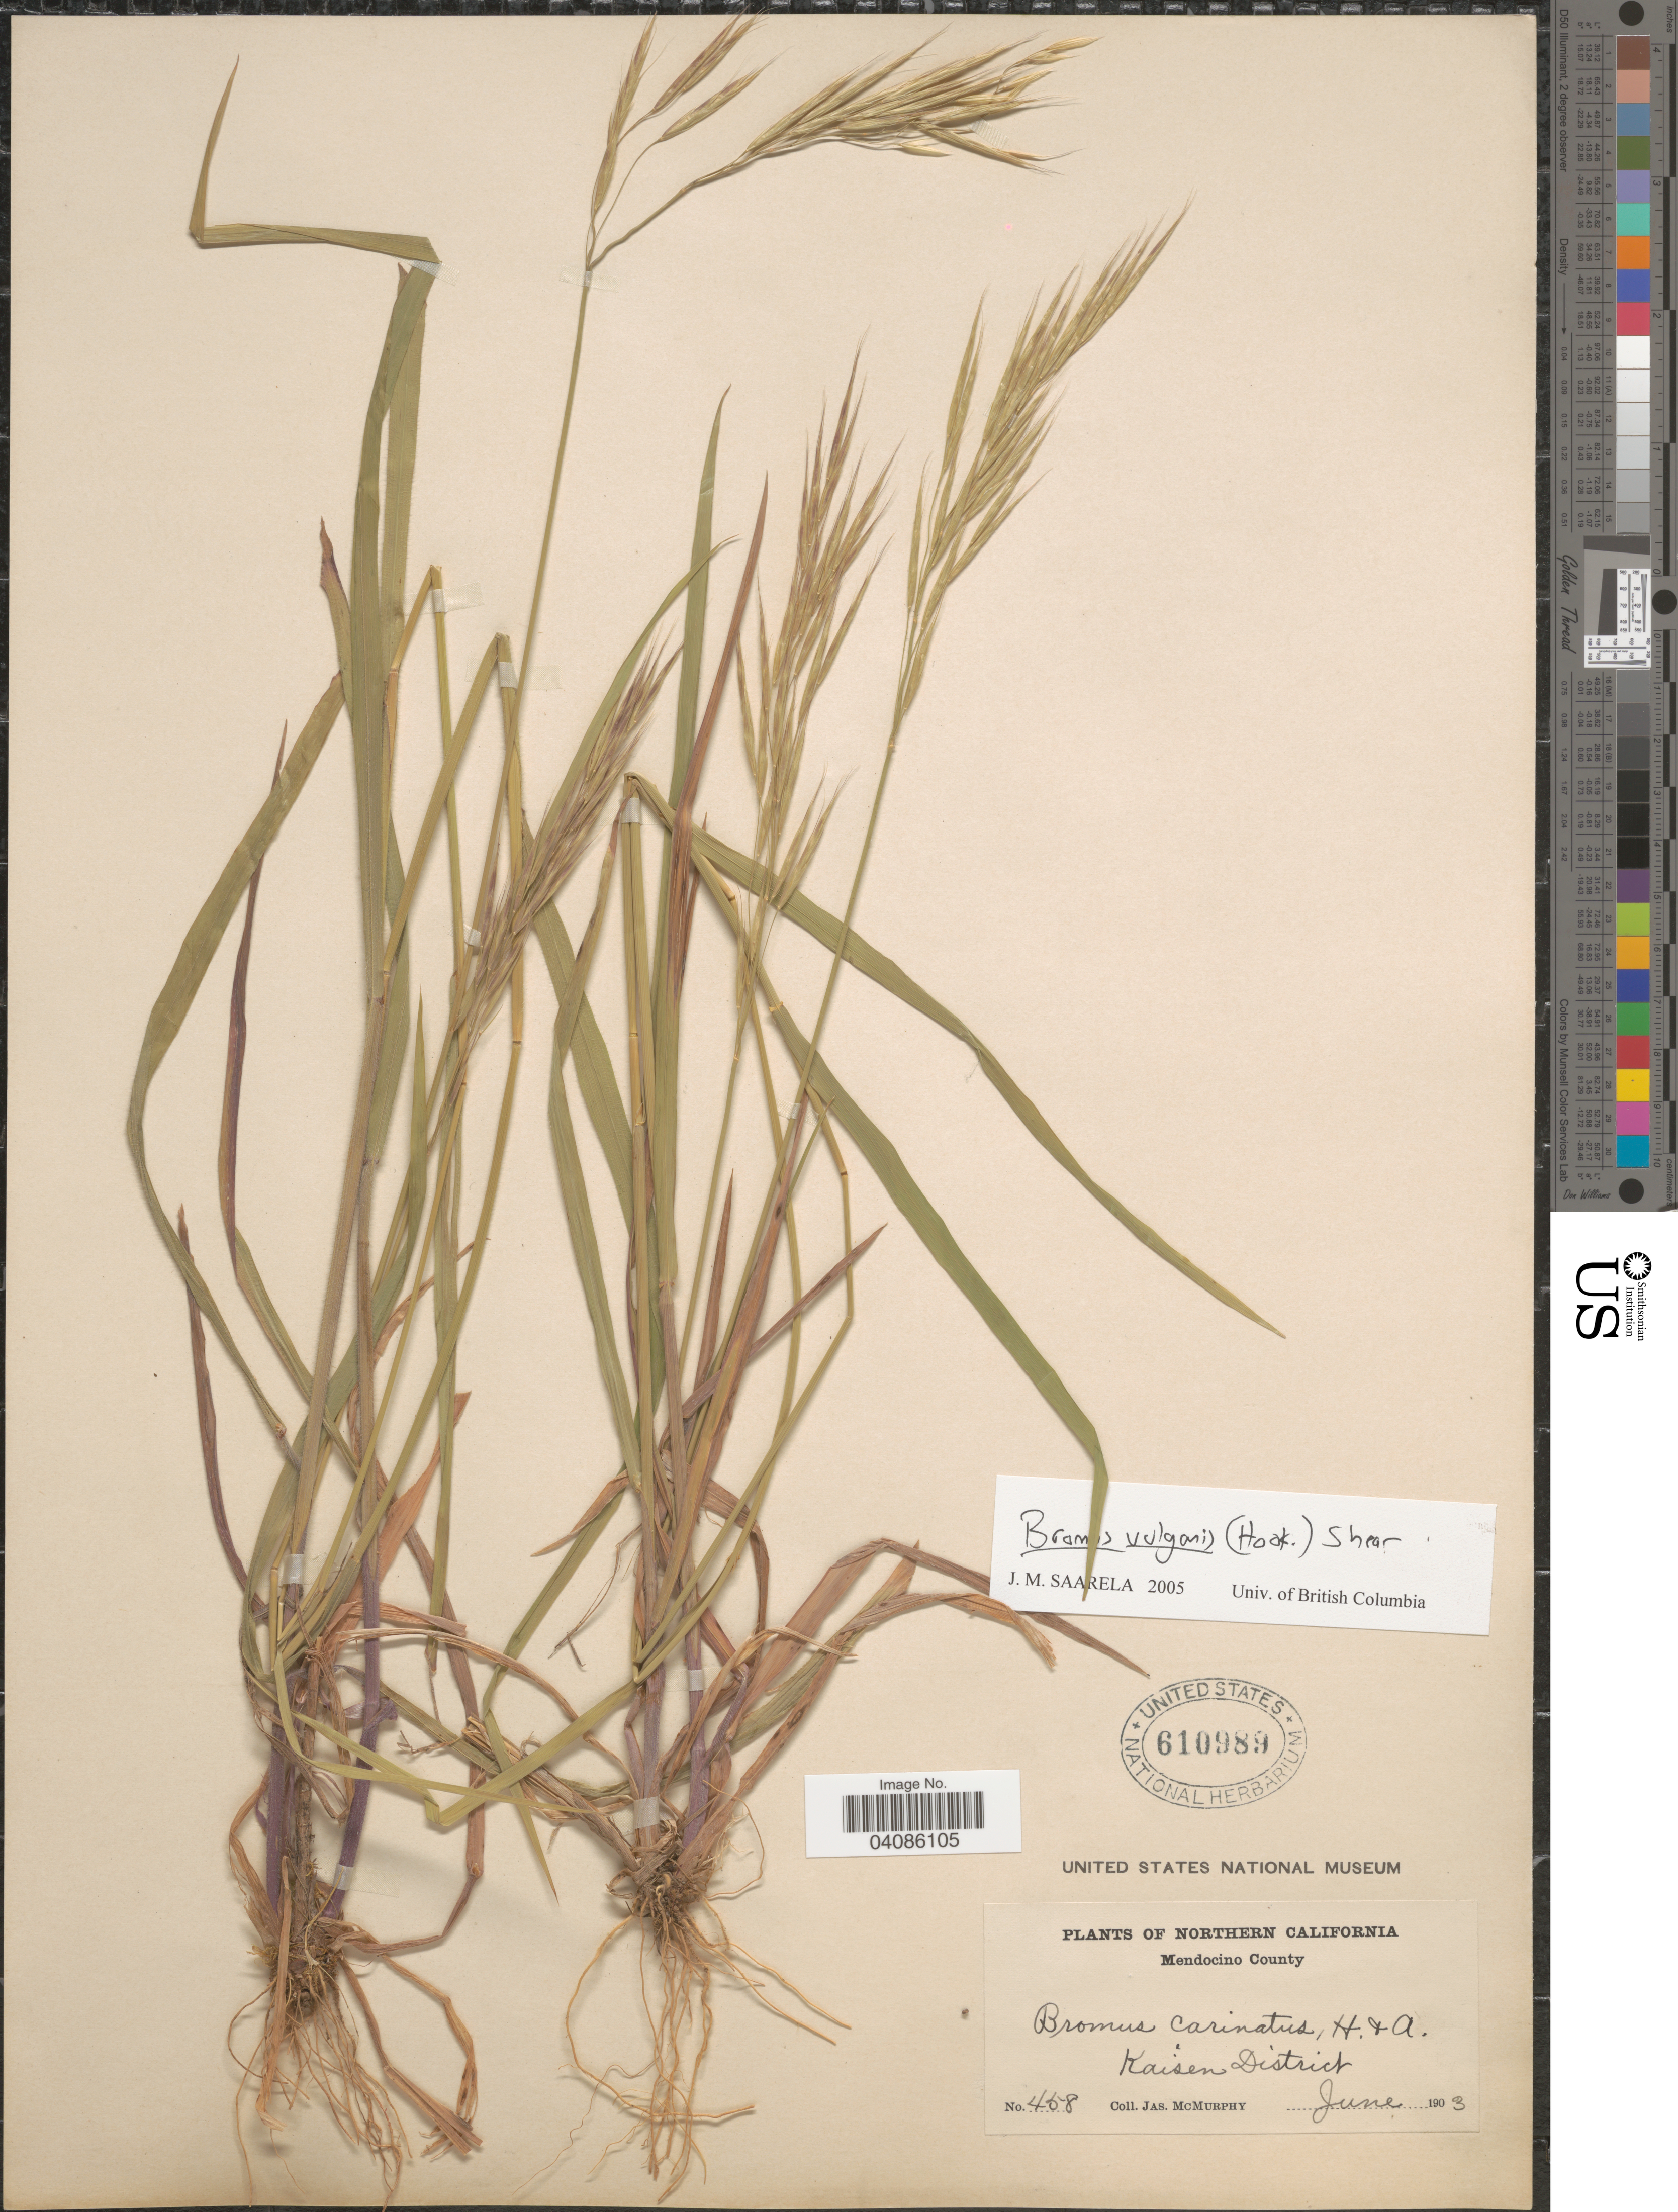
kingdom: Plantae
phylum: Tracheophyta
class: Liliopsida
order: Poales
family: Poaceae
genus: Bromus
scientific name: Bromus vulgaris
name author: (Hook.) Shear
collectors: J. McMurphy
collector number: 458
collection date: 1903-06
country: United States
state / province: California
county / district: Mendocino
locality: Northern California. Mendocino County. Kaisen District.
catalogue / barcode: US 610989